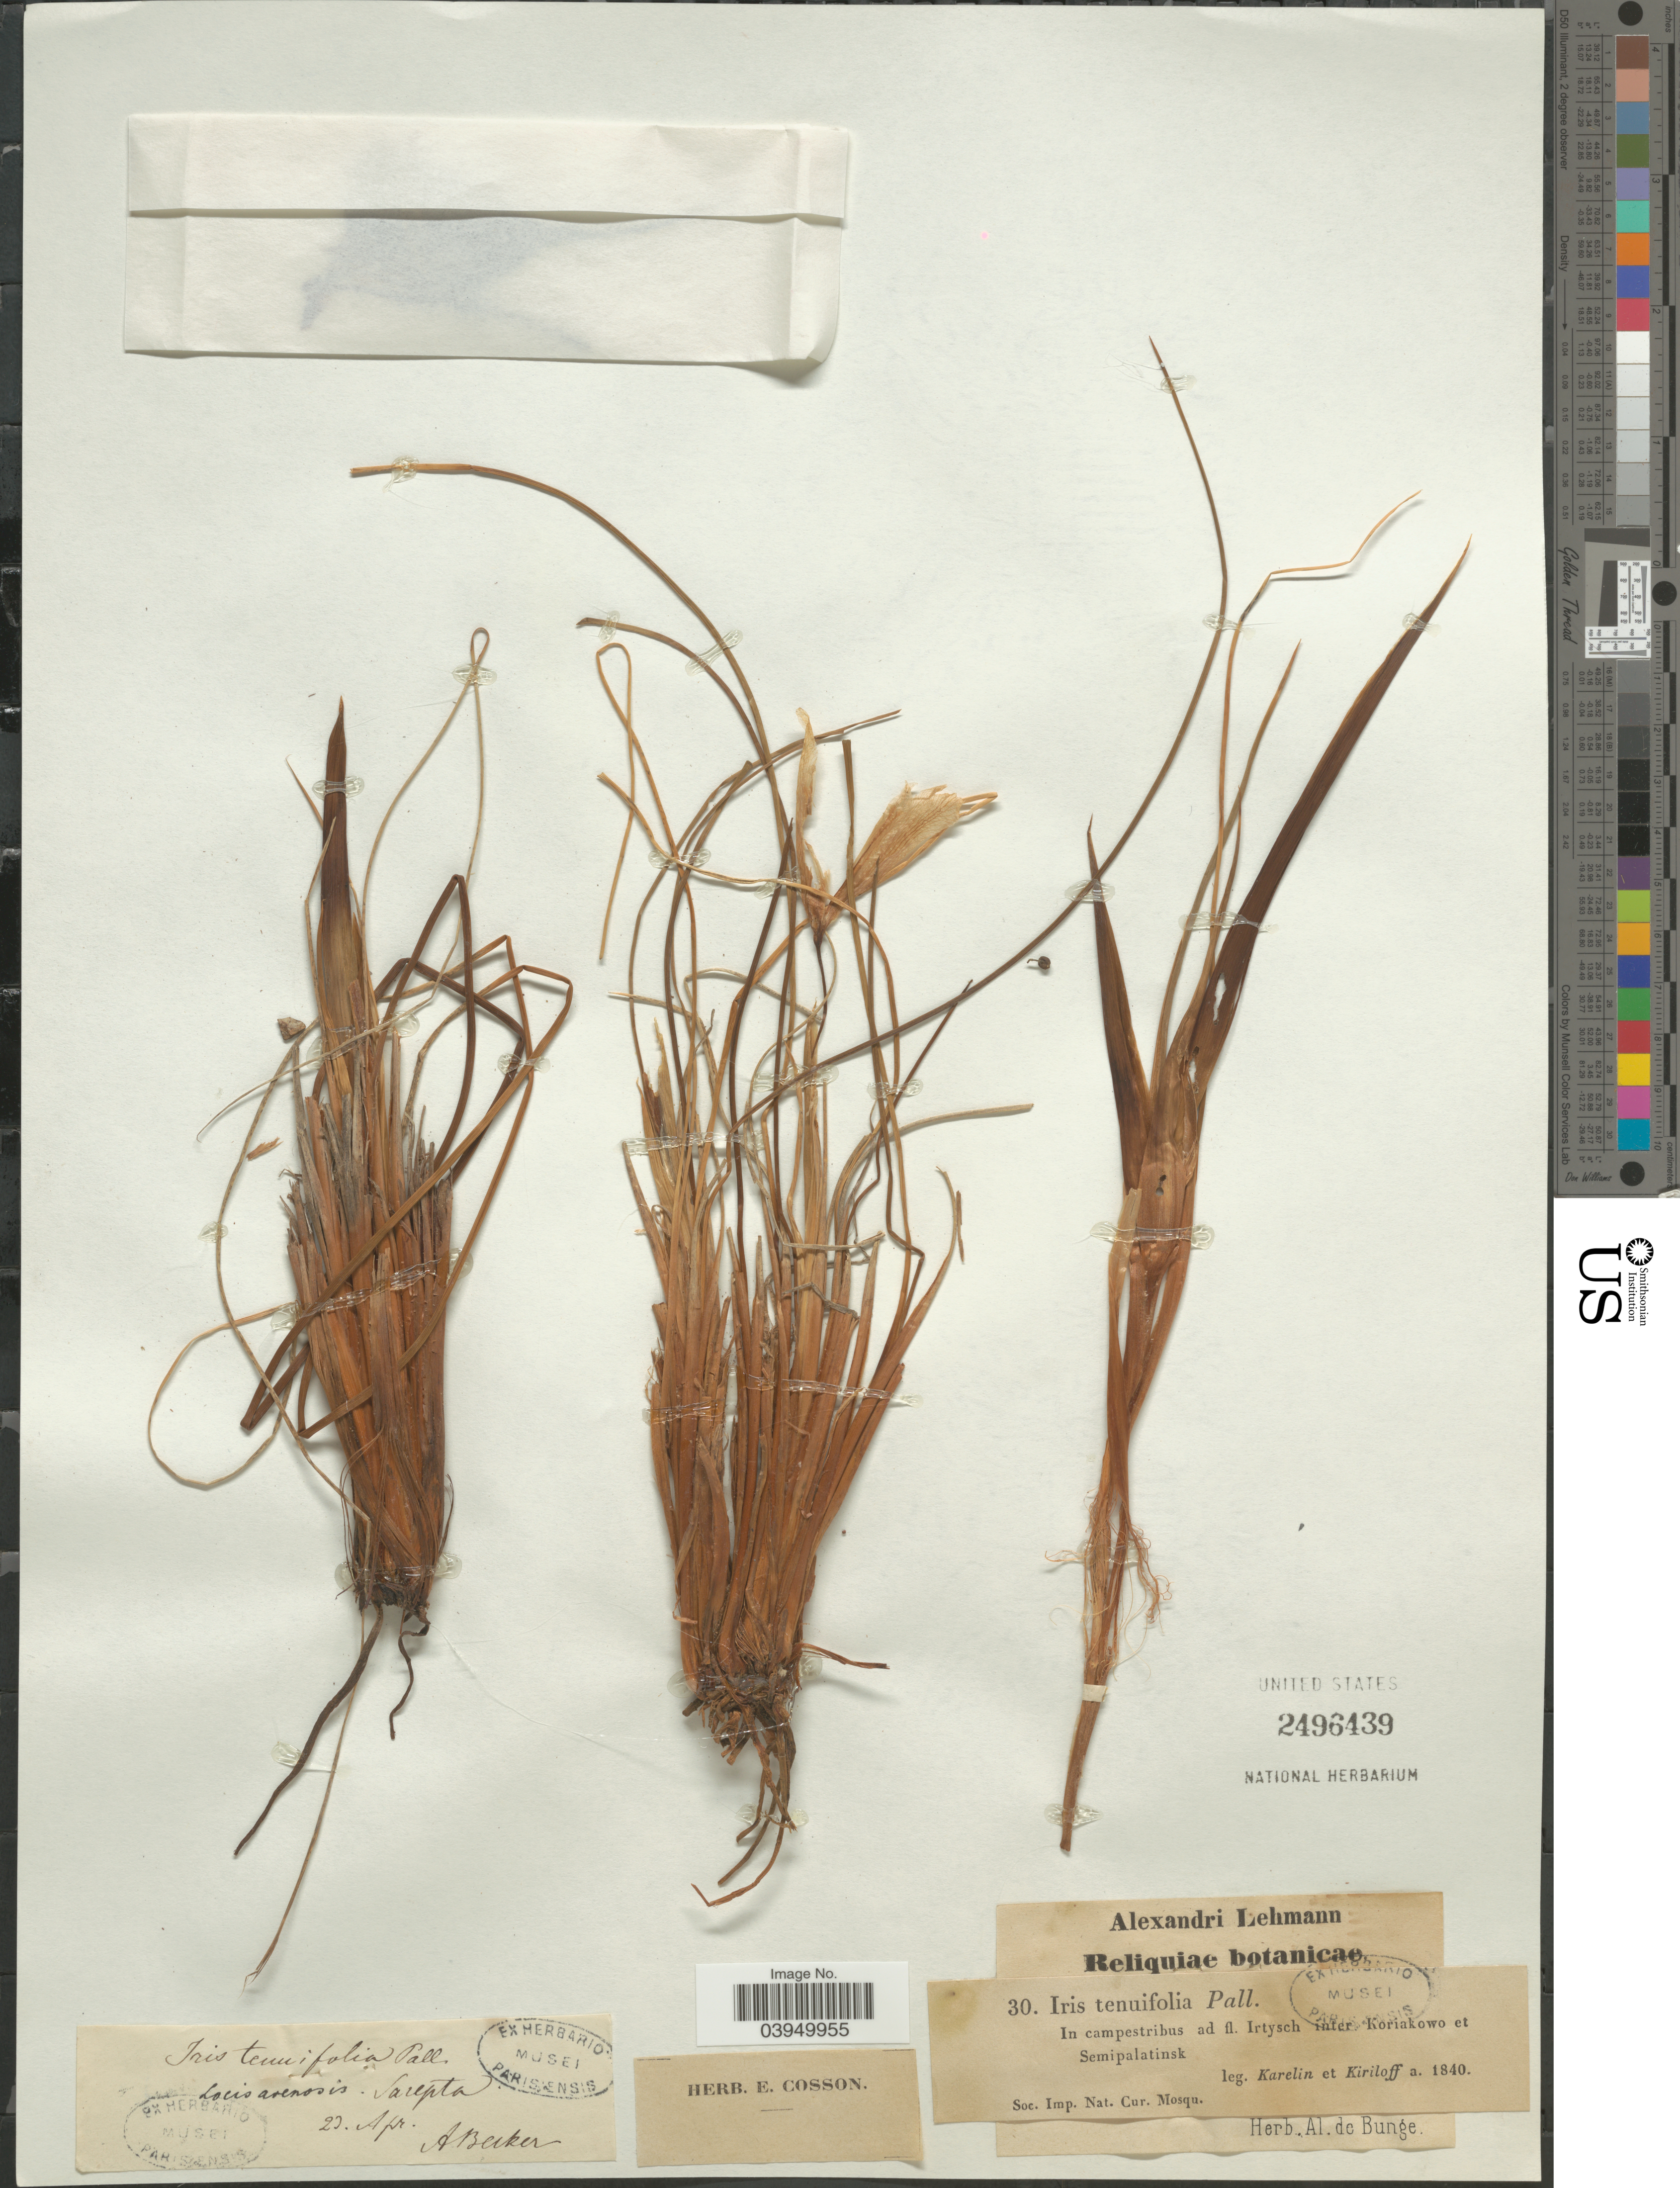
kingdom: Plantae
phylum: Tracheophyta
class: Liliopsida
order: Asparagales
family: Iridaceae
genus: Iris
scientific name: Iris tenuifolia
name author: Pall.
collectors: Karelin & Kiriloff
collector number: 30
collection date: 1840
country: Kazakhstan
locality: In campestribus ad fl. Irtysch inter Koriakowo et Semipalatinsk.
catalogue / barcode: US 2496439